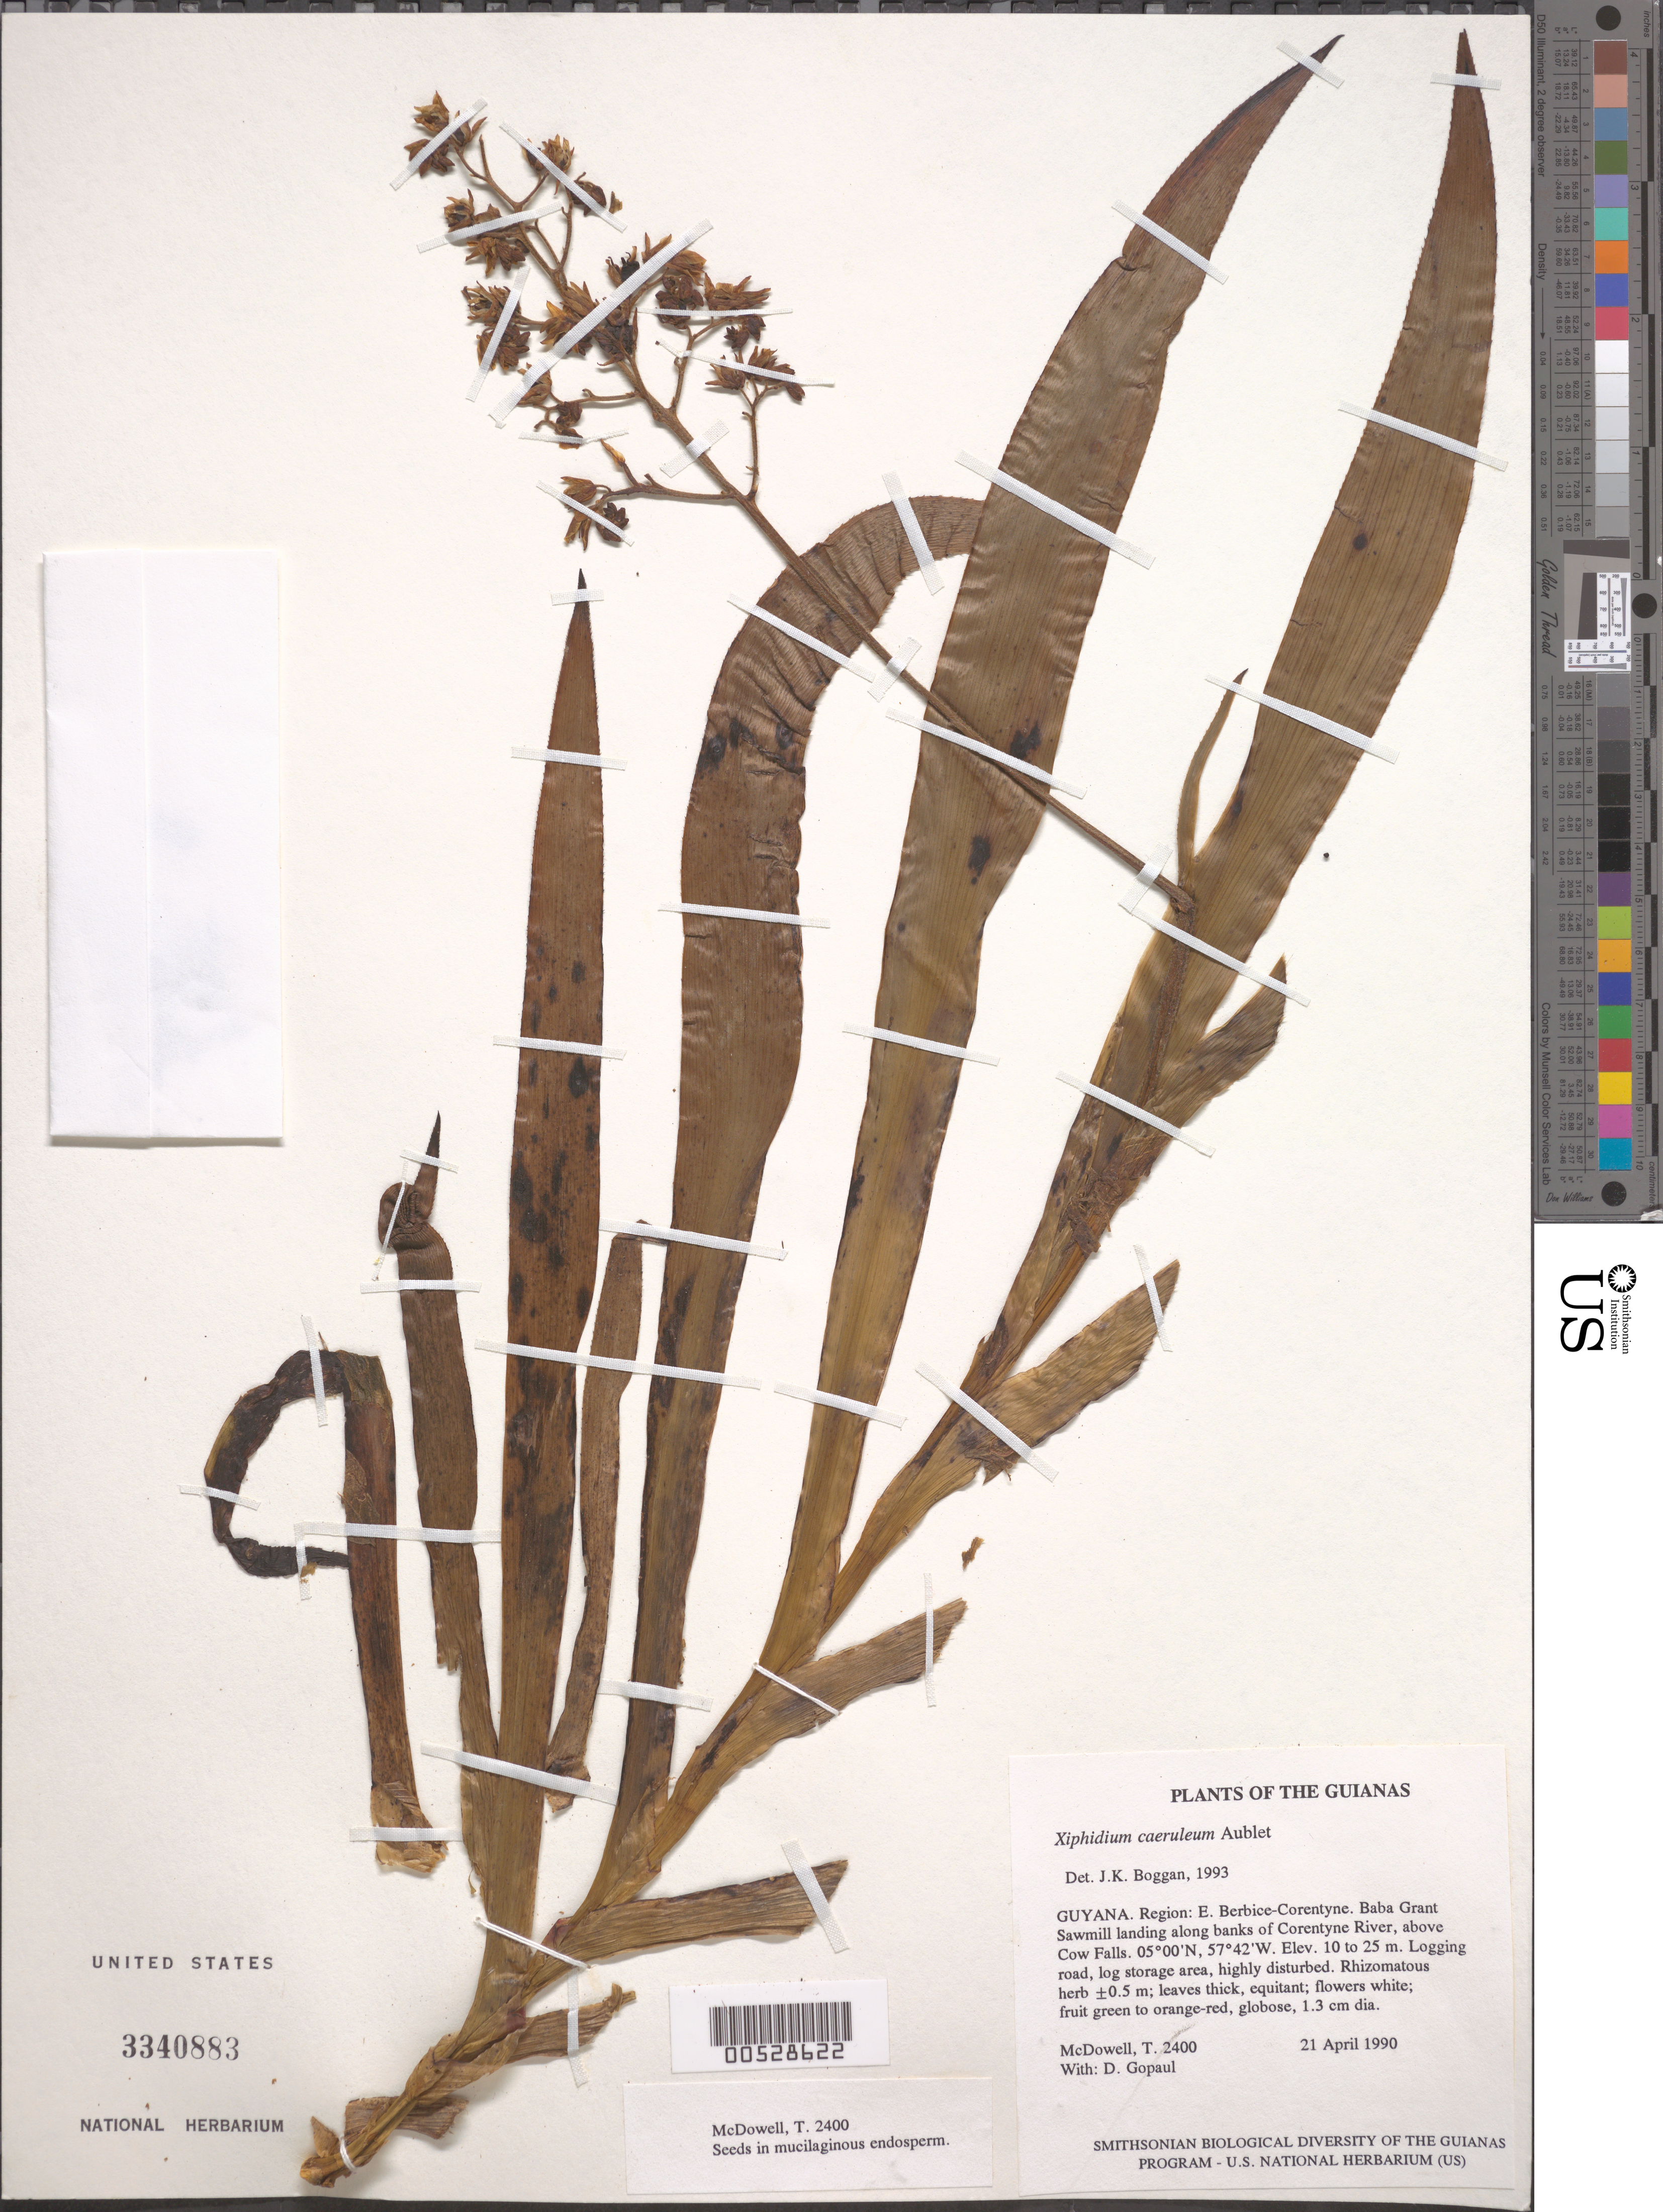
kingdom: Plantae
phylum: Tracheophyta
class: Liliopsida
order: Commelinales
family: Haemodoraceae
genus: Xiphidium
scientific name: Xiphidium caeruleum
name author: Aubl.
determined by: Boggan, J. K., (US), NMNH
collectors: T. McDowell & D. Gopaul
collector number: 2400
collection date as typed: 21 April 1990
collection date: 1990-04-21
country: Guyana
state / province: E. Berbice-Corentyne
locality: Baba Grant Sawmill landing along banks of Corentyne River, above Cow Falls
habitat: Logging road, log storage area, highly disturbed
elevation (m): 10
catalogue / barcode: US 3340883